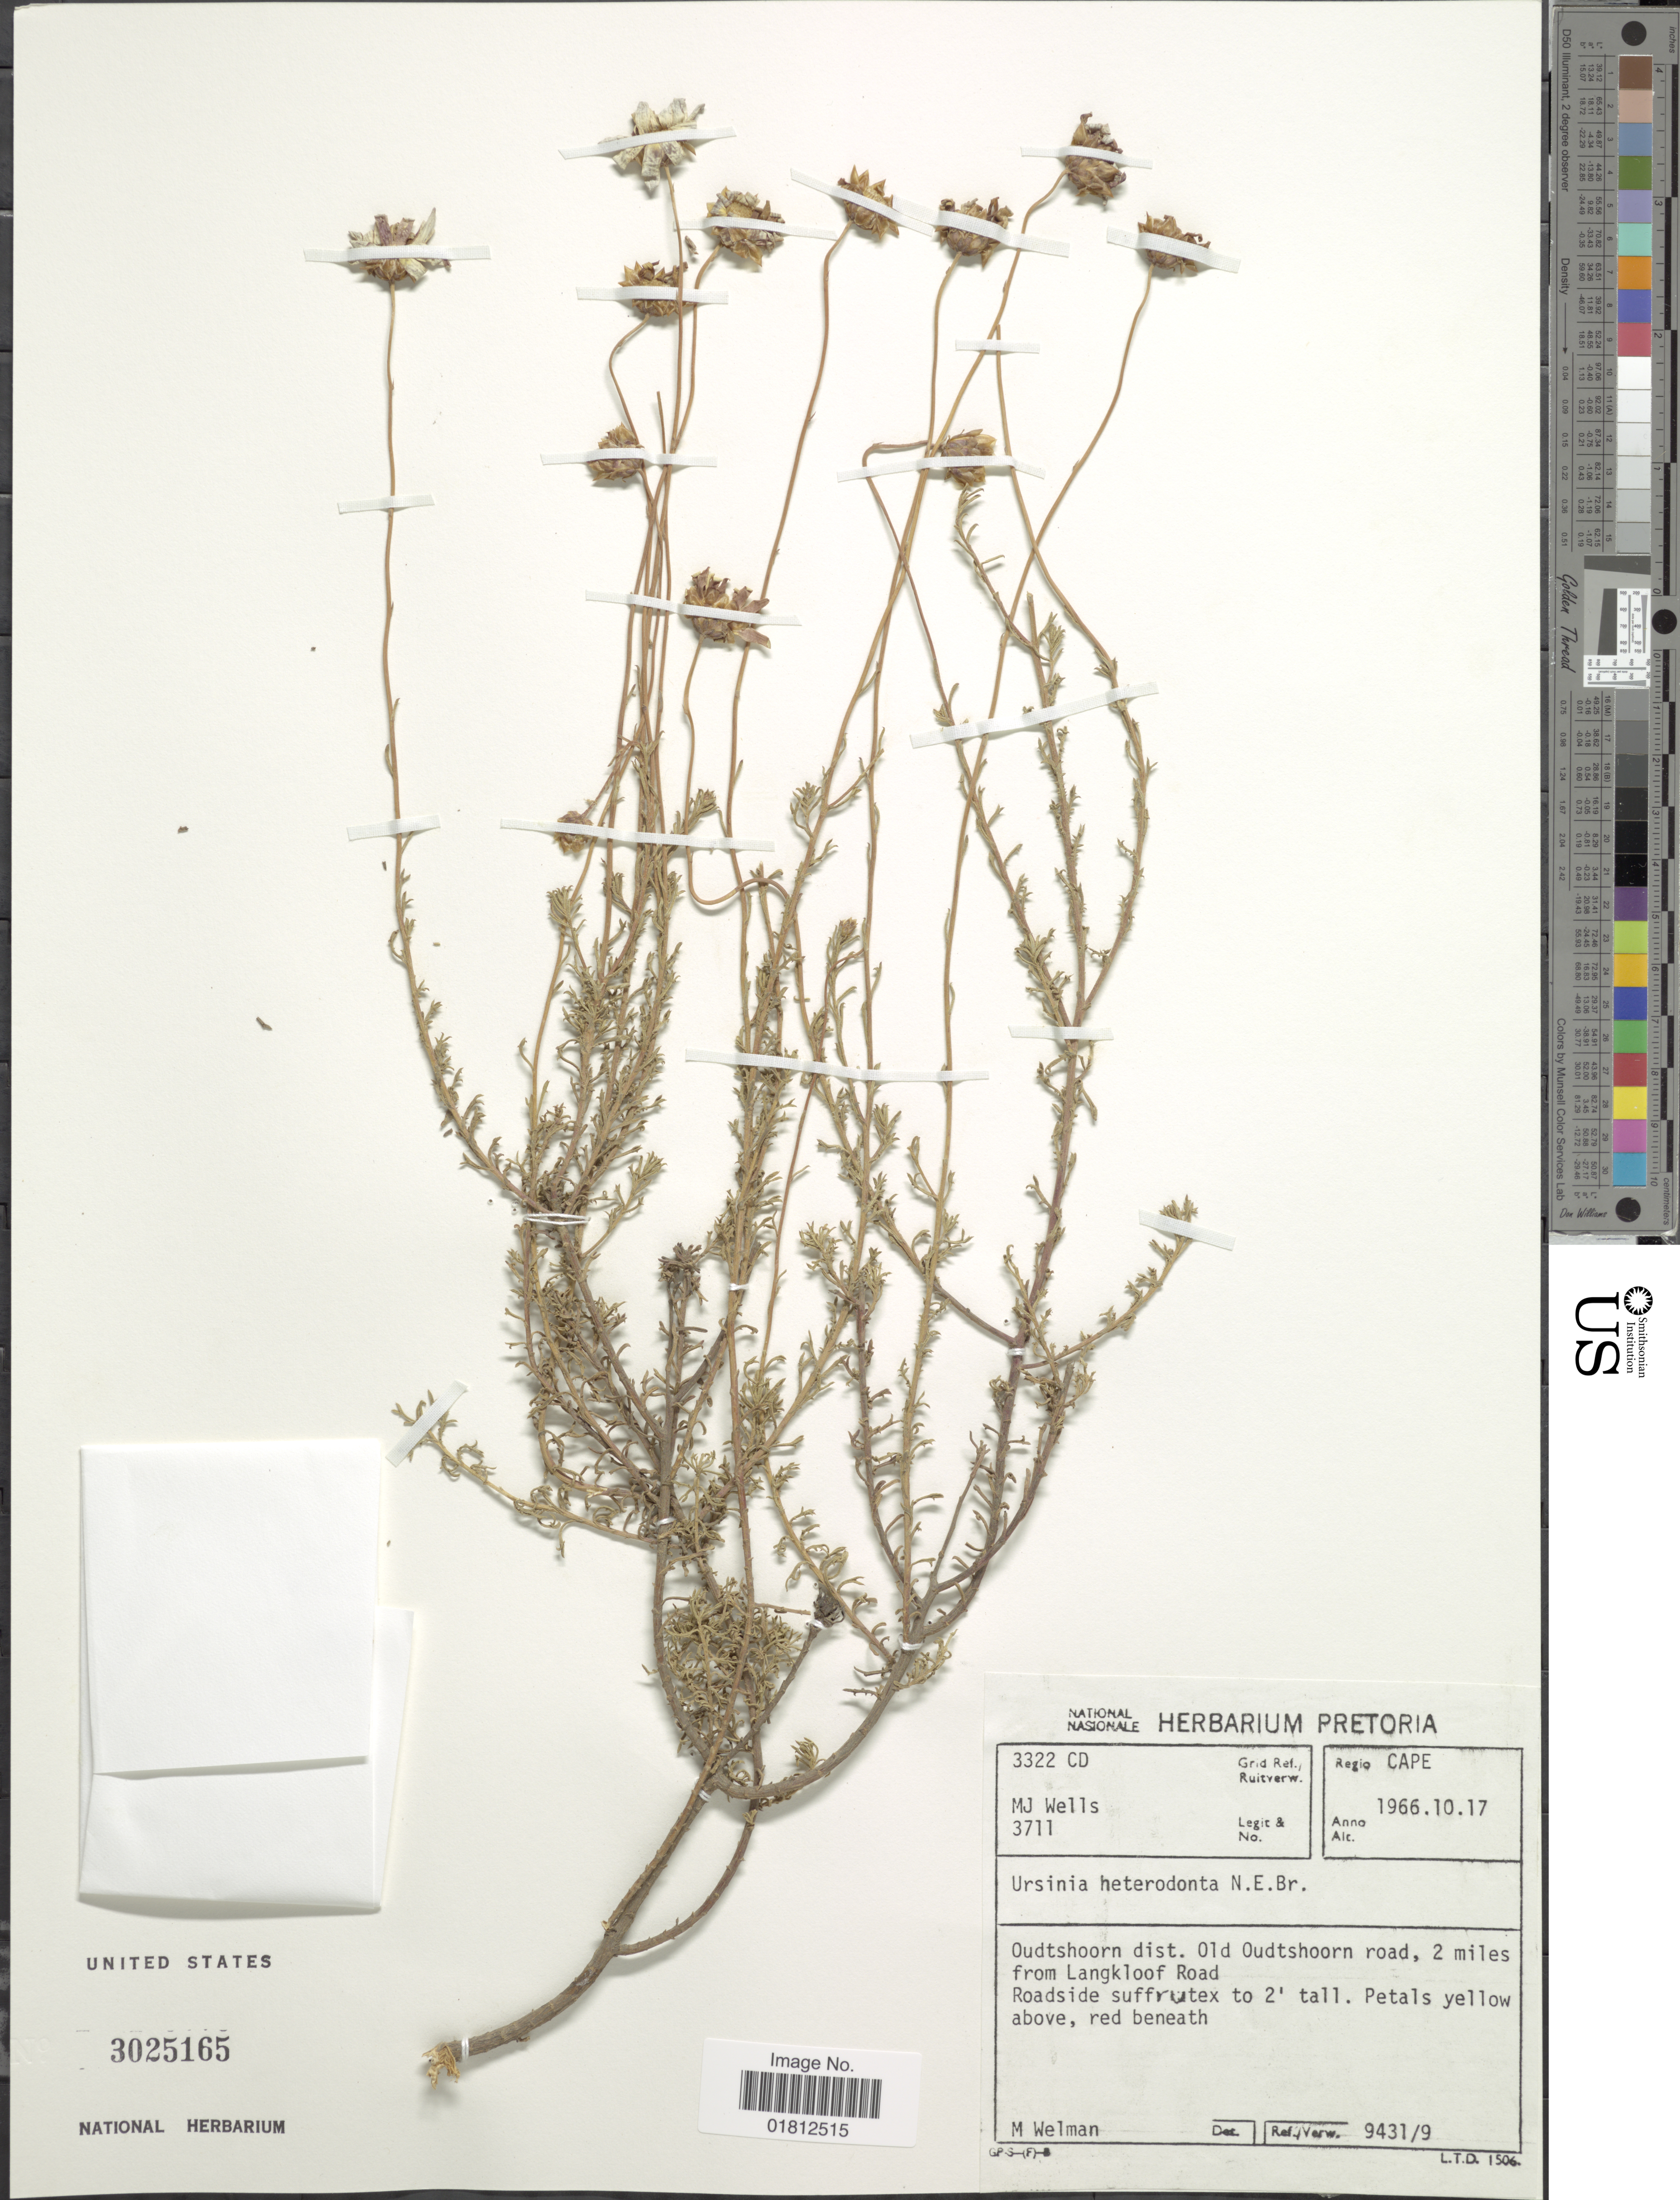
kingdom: Plantae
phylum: Tracheophyta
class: Magnoliopsida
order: Asterales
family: Asteraceae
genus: Ursinia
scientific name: Ursinia heterodonta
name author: N.E. Br.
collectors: M. Wells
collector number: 3711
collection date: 1966-10-17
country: South Africa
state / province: Western Cape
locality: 3322 CD, Regio Cape, Oudtshoorn dist., Old Oudtshoorn road, 2 miles fom Langkloof Road, Roadside suffrutex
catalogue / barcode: US 3025165